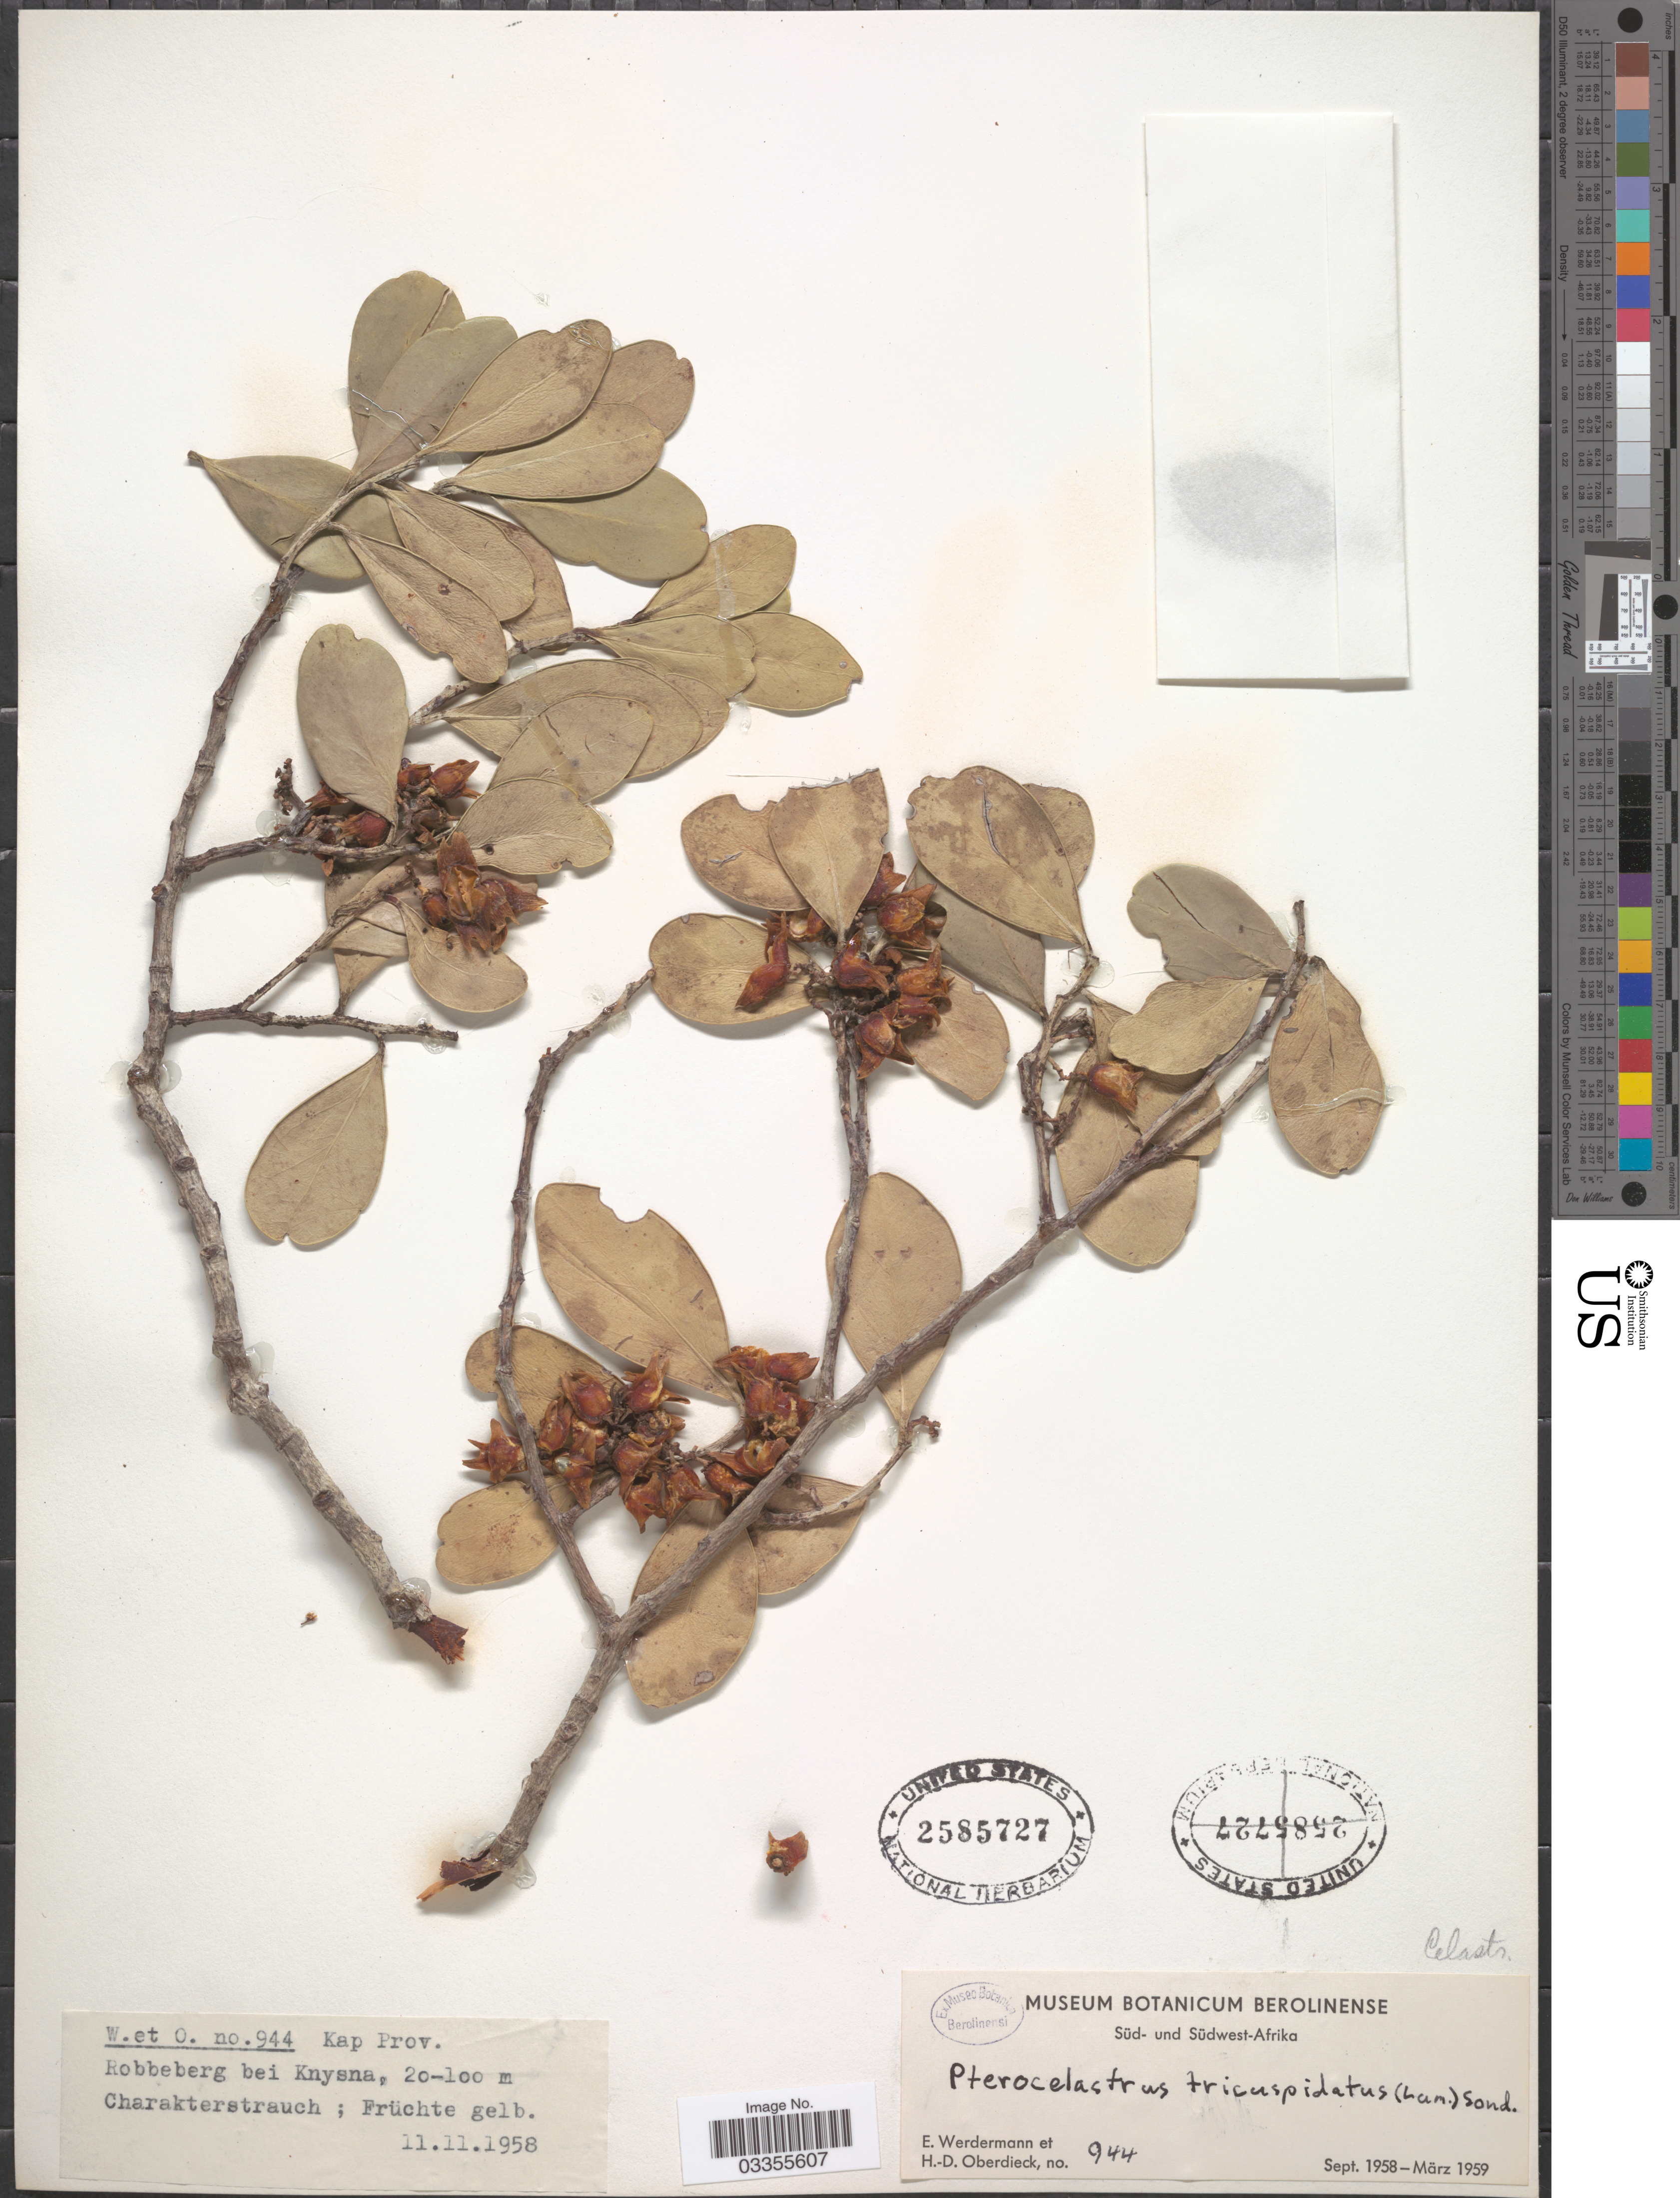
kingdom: Plantae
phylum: Tracheophyta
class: Magnoliopsida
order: Celastrales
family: Celastraceae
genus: Pterocelastrus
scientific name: Pterocelastrus tricuspidatus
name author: Walp.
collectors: E. Werdermann & H. Oberdieck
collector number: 944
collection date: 1958-11-11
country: South Africa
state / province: Western Cape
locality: Kap Prov. Robbeberg bei Knysna. Charakterstrauch.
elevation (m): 20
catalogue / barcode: US 2585727